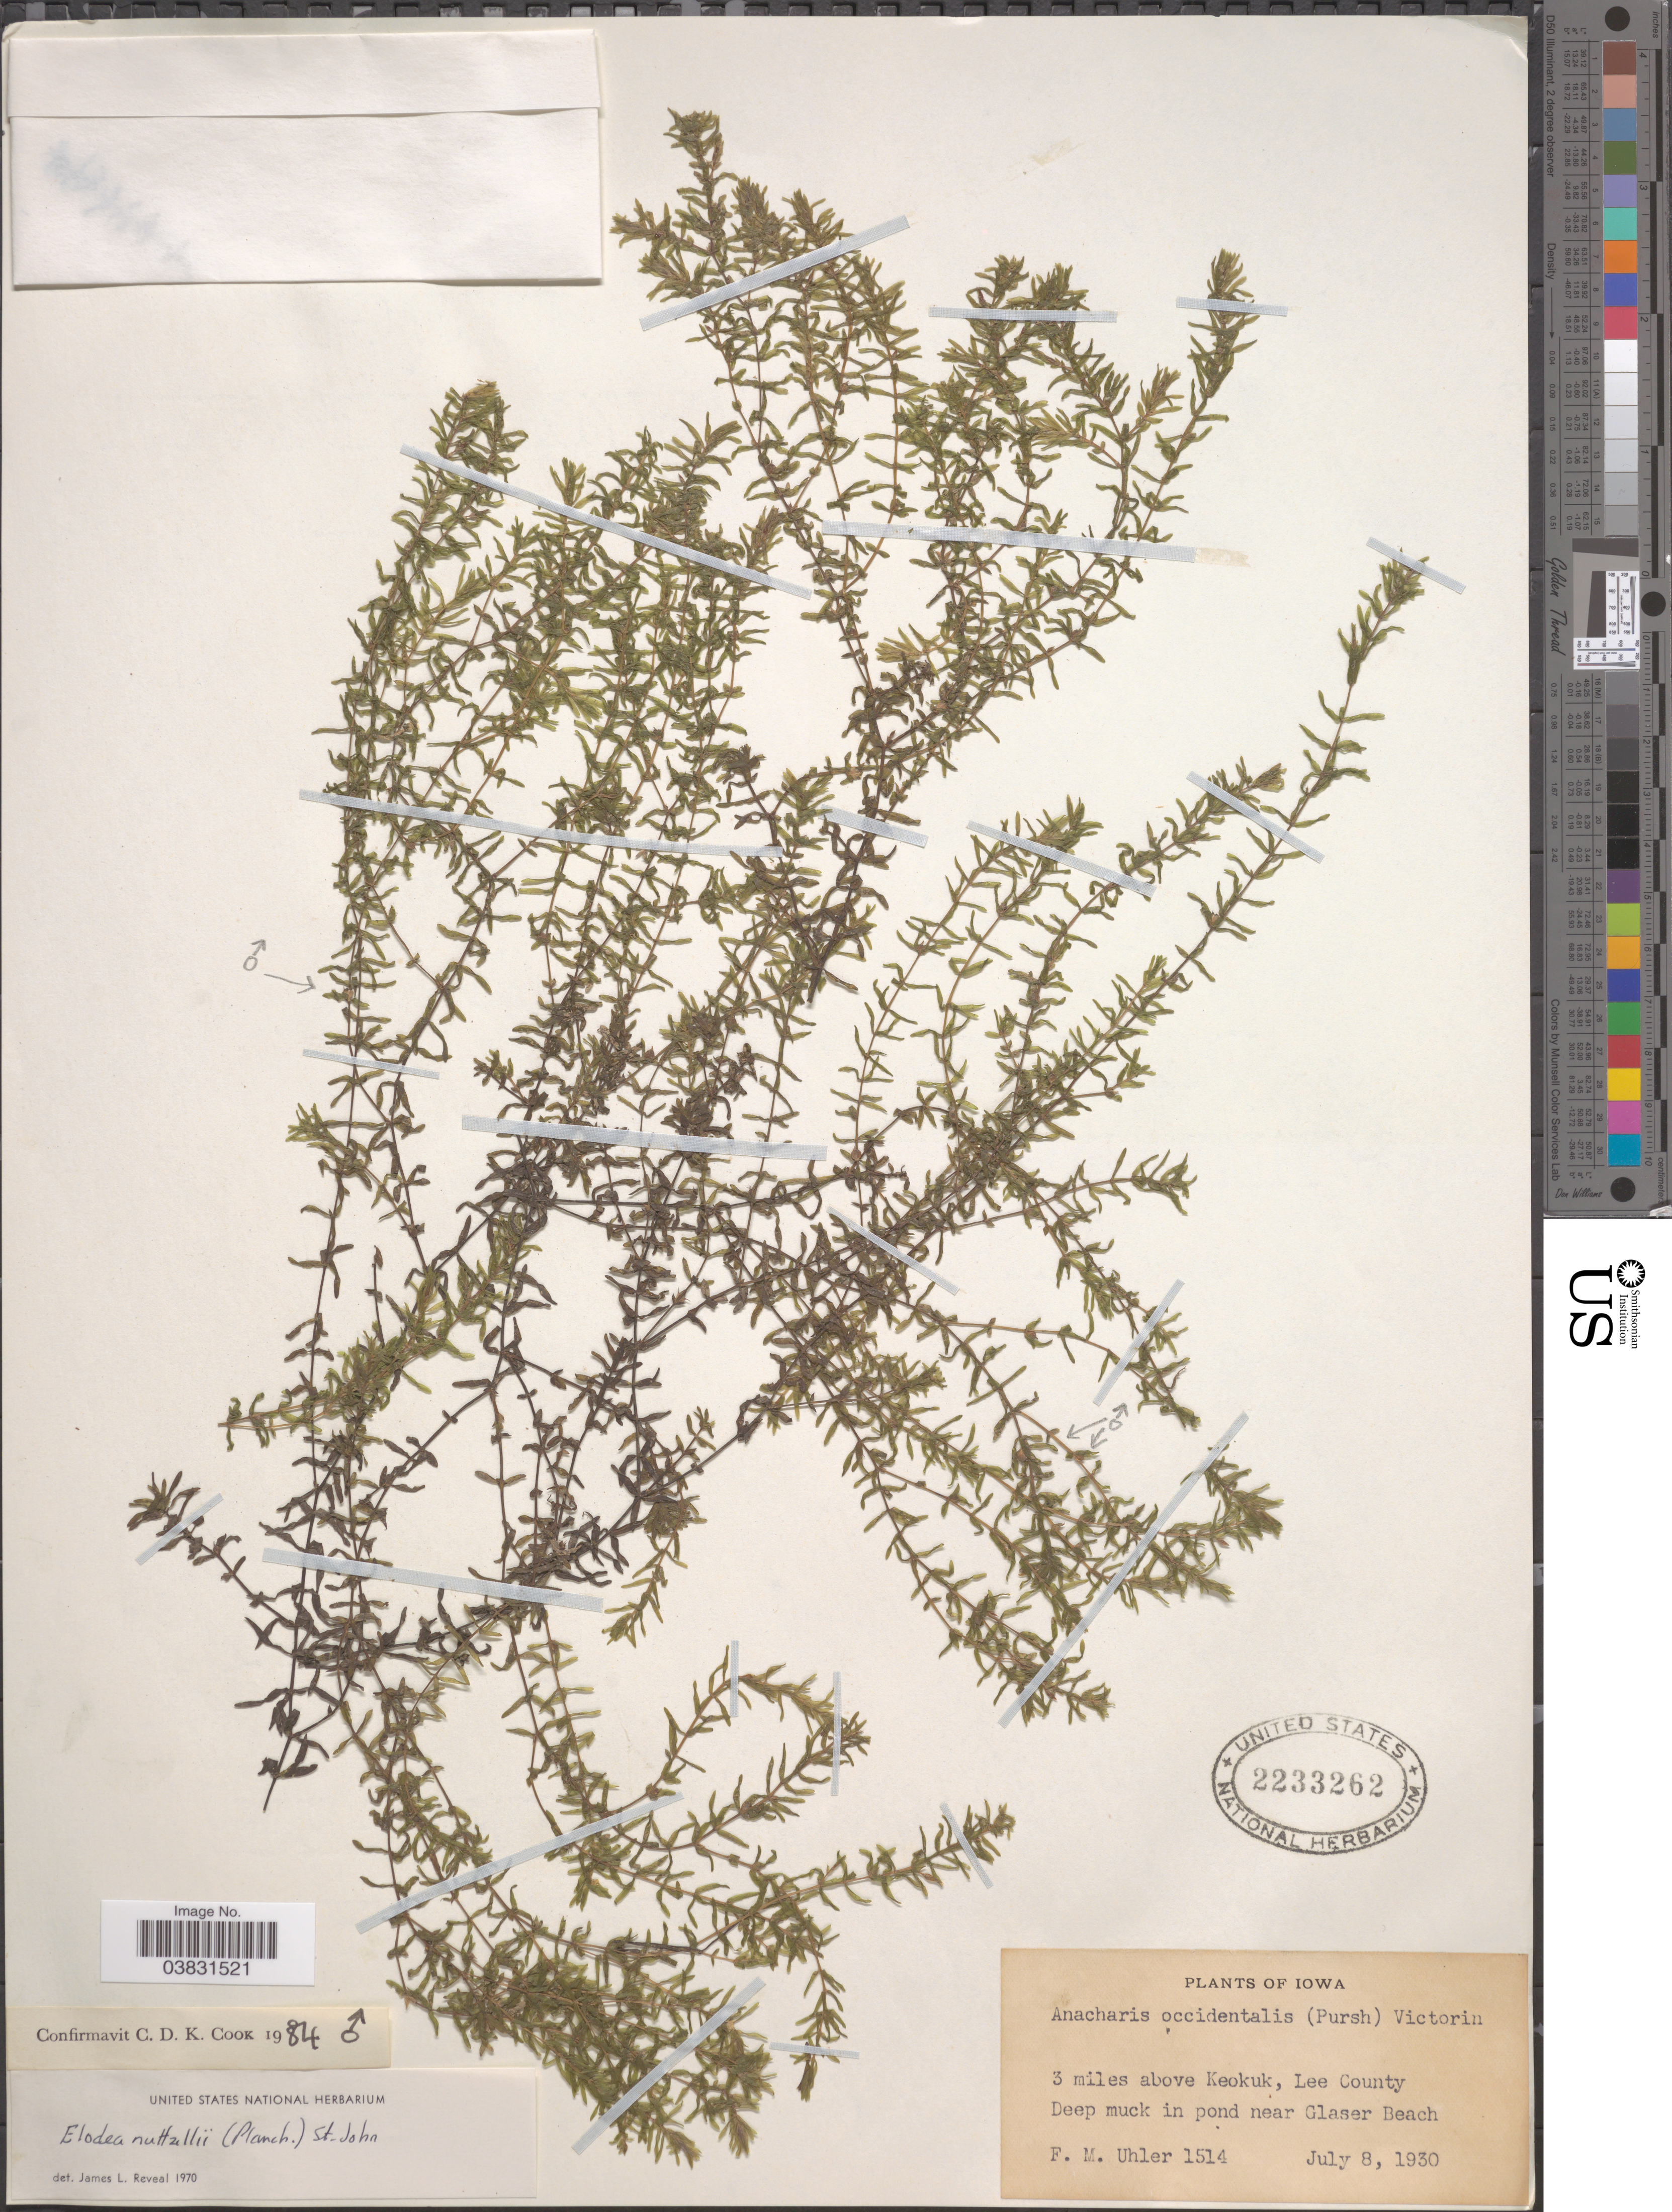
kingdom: Plantae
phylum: Tracheophyta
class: Liliopsida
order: Alismatales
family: Hydrocharitaceae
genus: Elodea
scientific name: Elodea nuttallii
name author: (Planch.) H. St. John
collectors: F. M. Uhler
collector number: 1514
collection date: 1930-07-08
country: United States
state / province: Iowa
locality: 3 miles above Keokuk, Lee County. Deep muck in pond near Glaser Beach.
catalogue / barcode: US 2233262